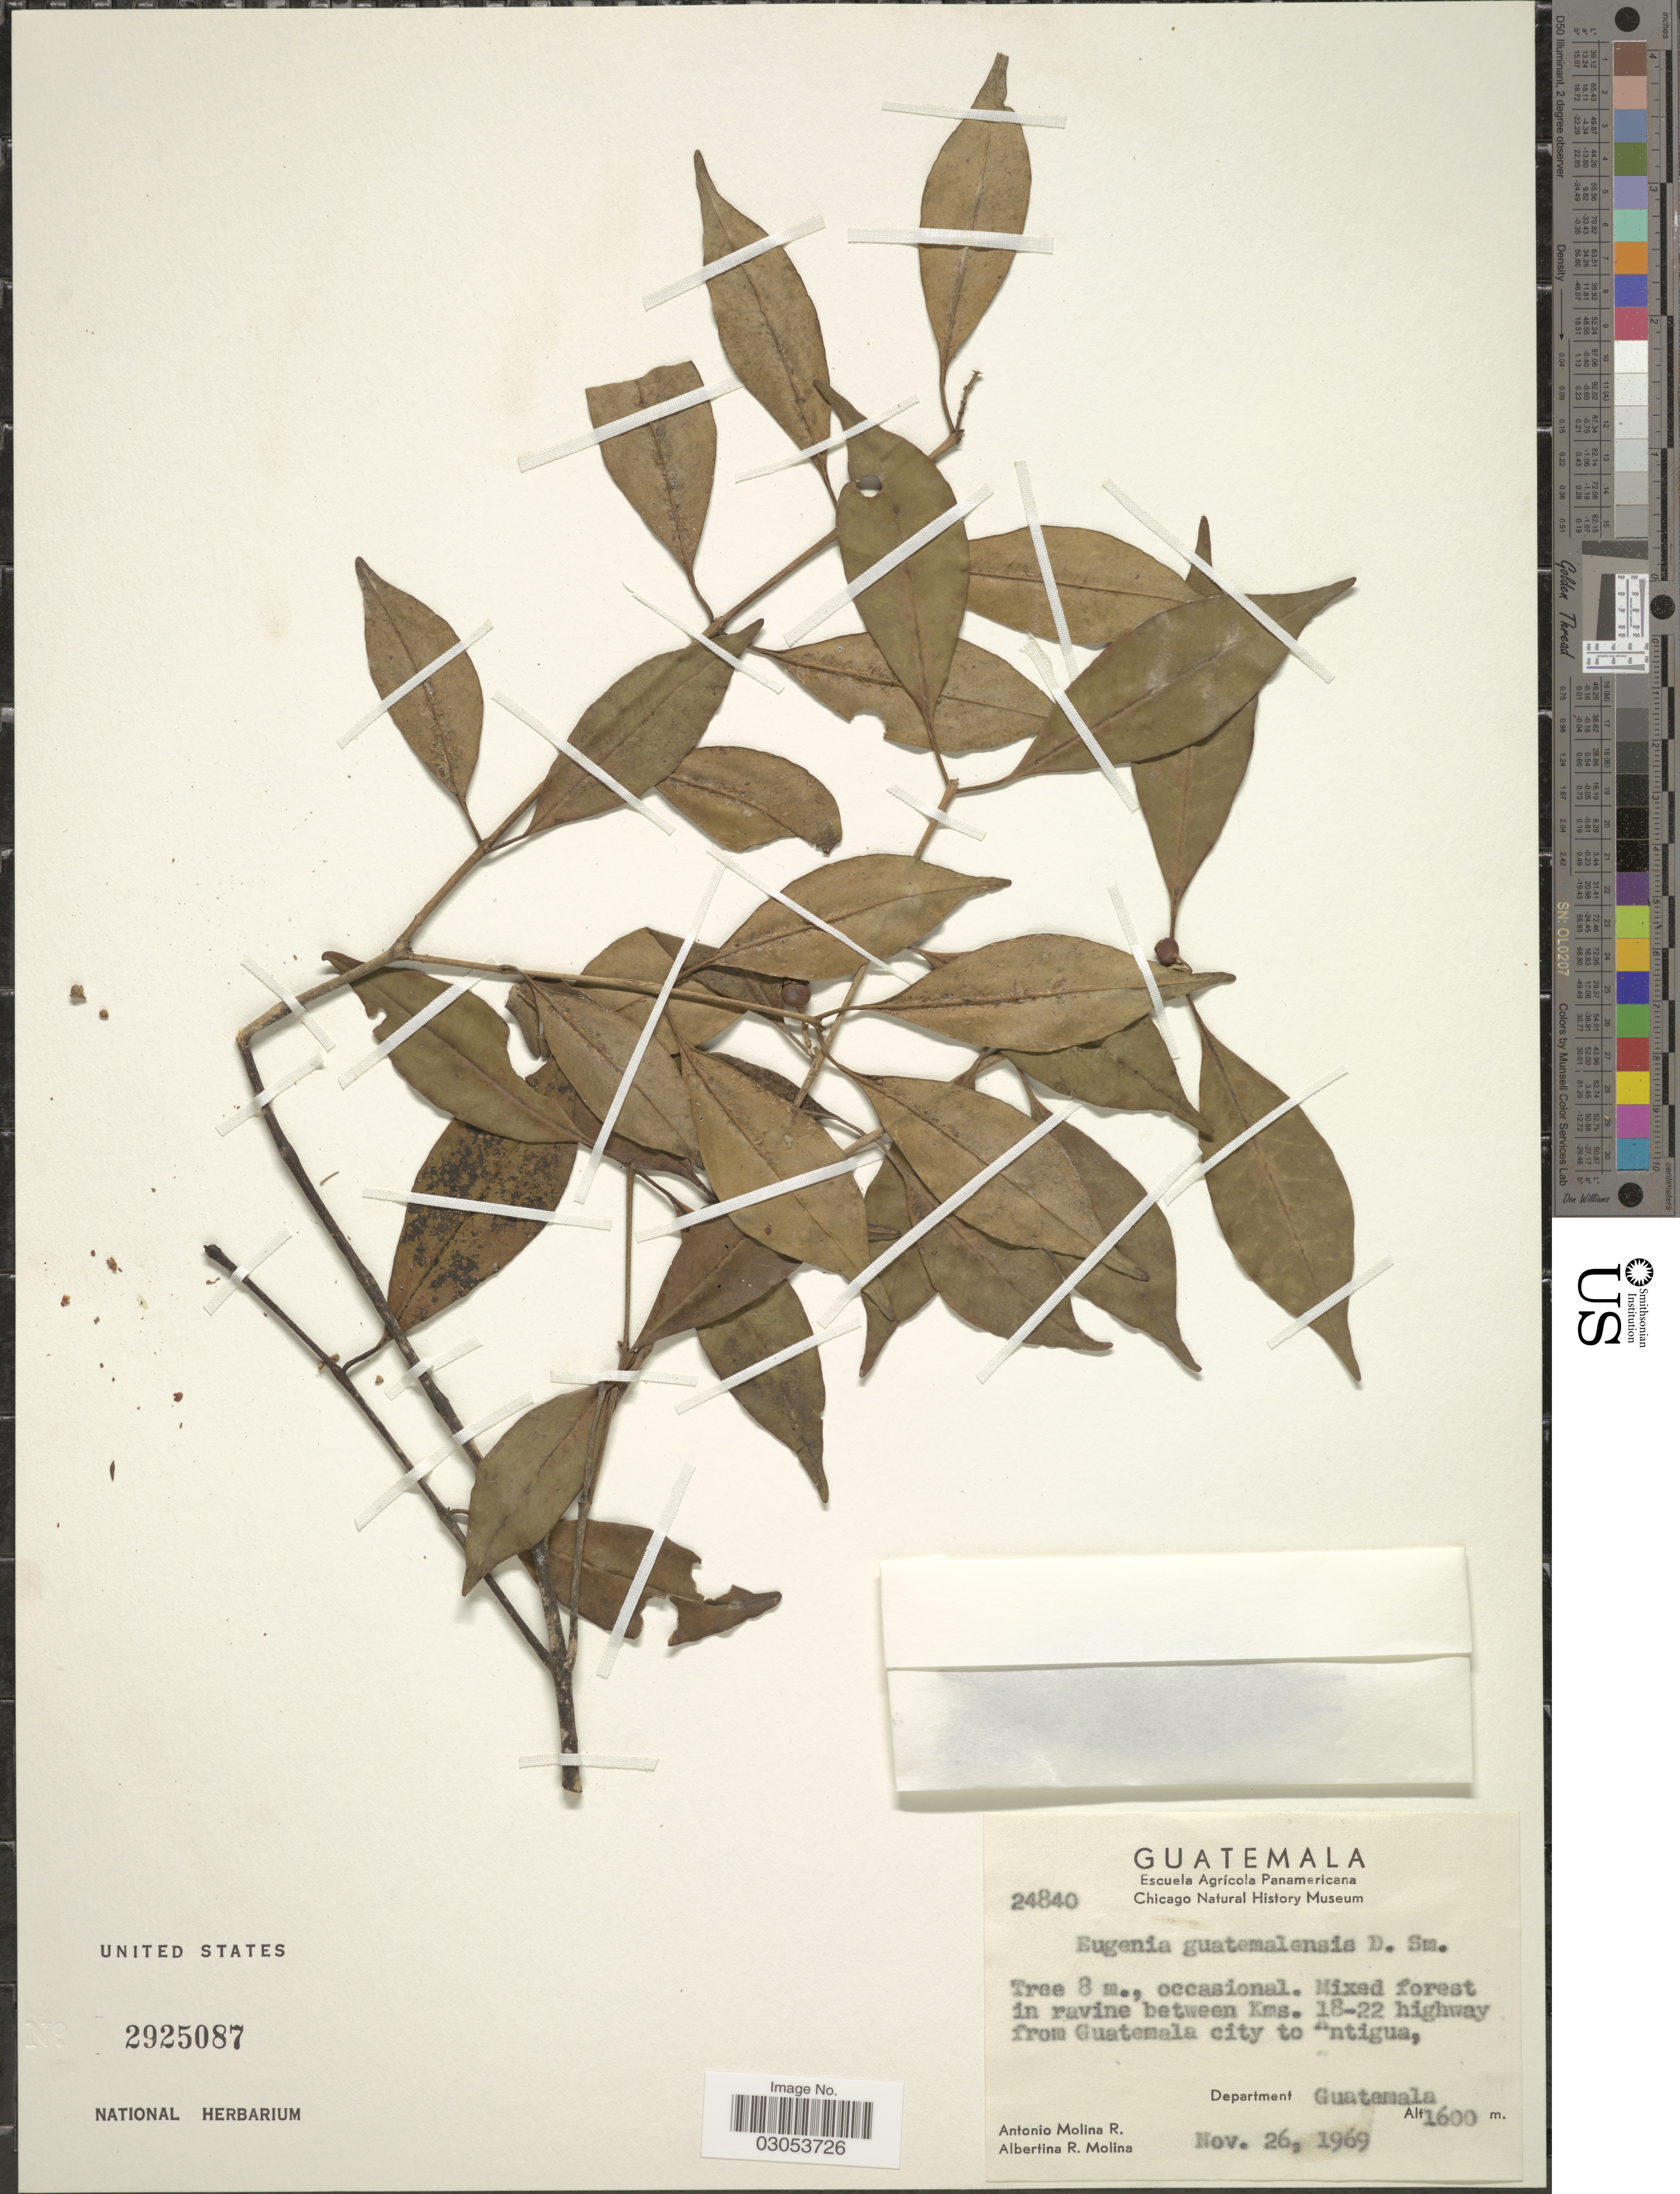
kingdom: Plantae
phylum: Tracheophyta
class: Magnoliopsida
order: Myrtales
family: Myrtaceae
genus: Eugenia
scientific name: Eugenia guatemalensis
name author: Donn. Sm.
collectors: A. Molina R. & A. R. Molina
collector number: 24840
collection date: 1969-11-26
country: Guatemala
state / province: Guatemala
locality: Mixed forest in ravine between Kms. 18-22 highway from Guatemala city to Antigua, Department Guatemala.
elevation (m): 1600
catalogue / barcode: US 2925087